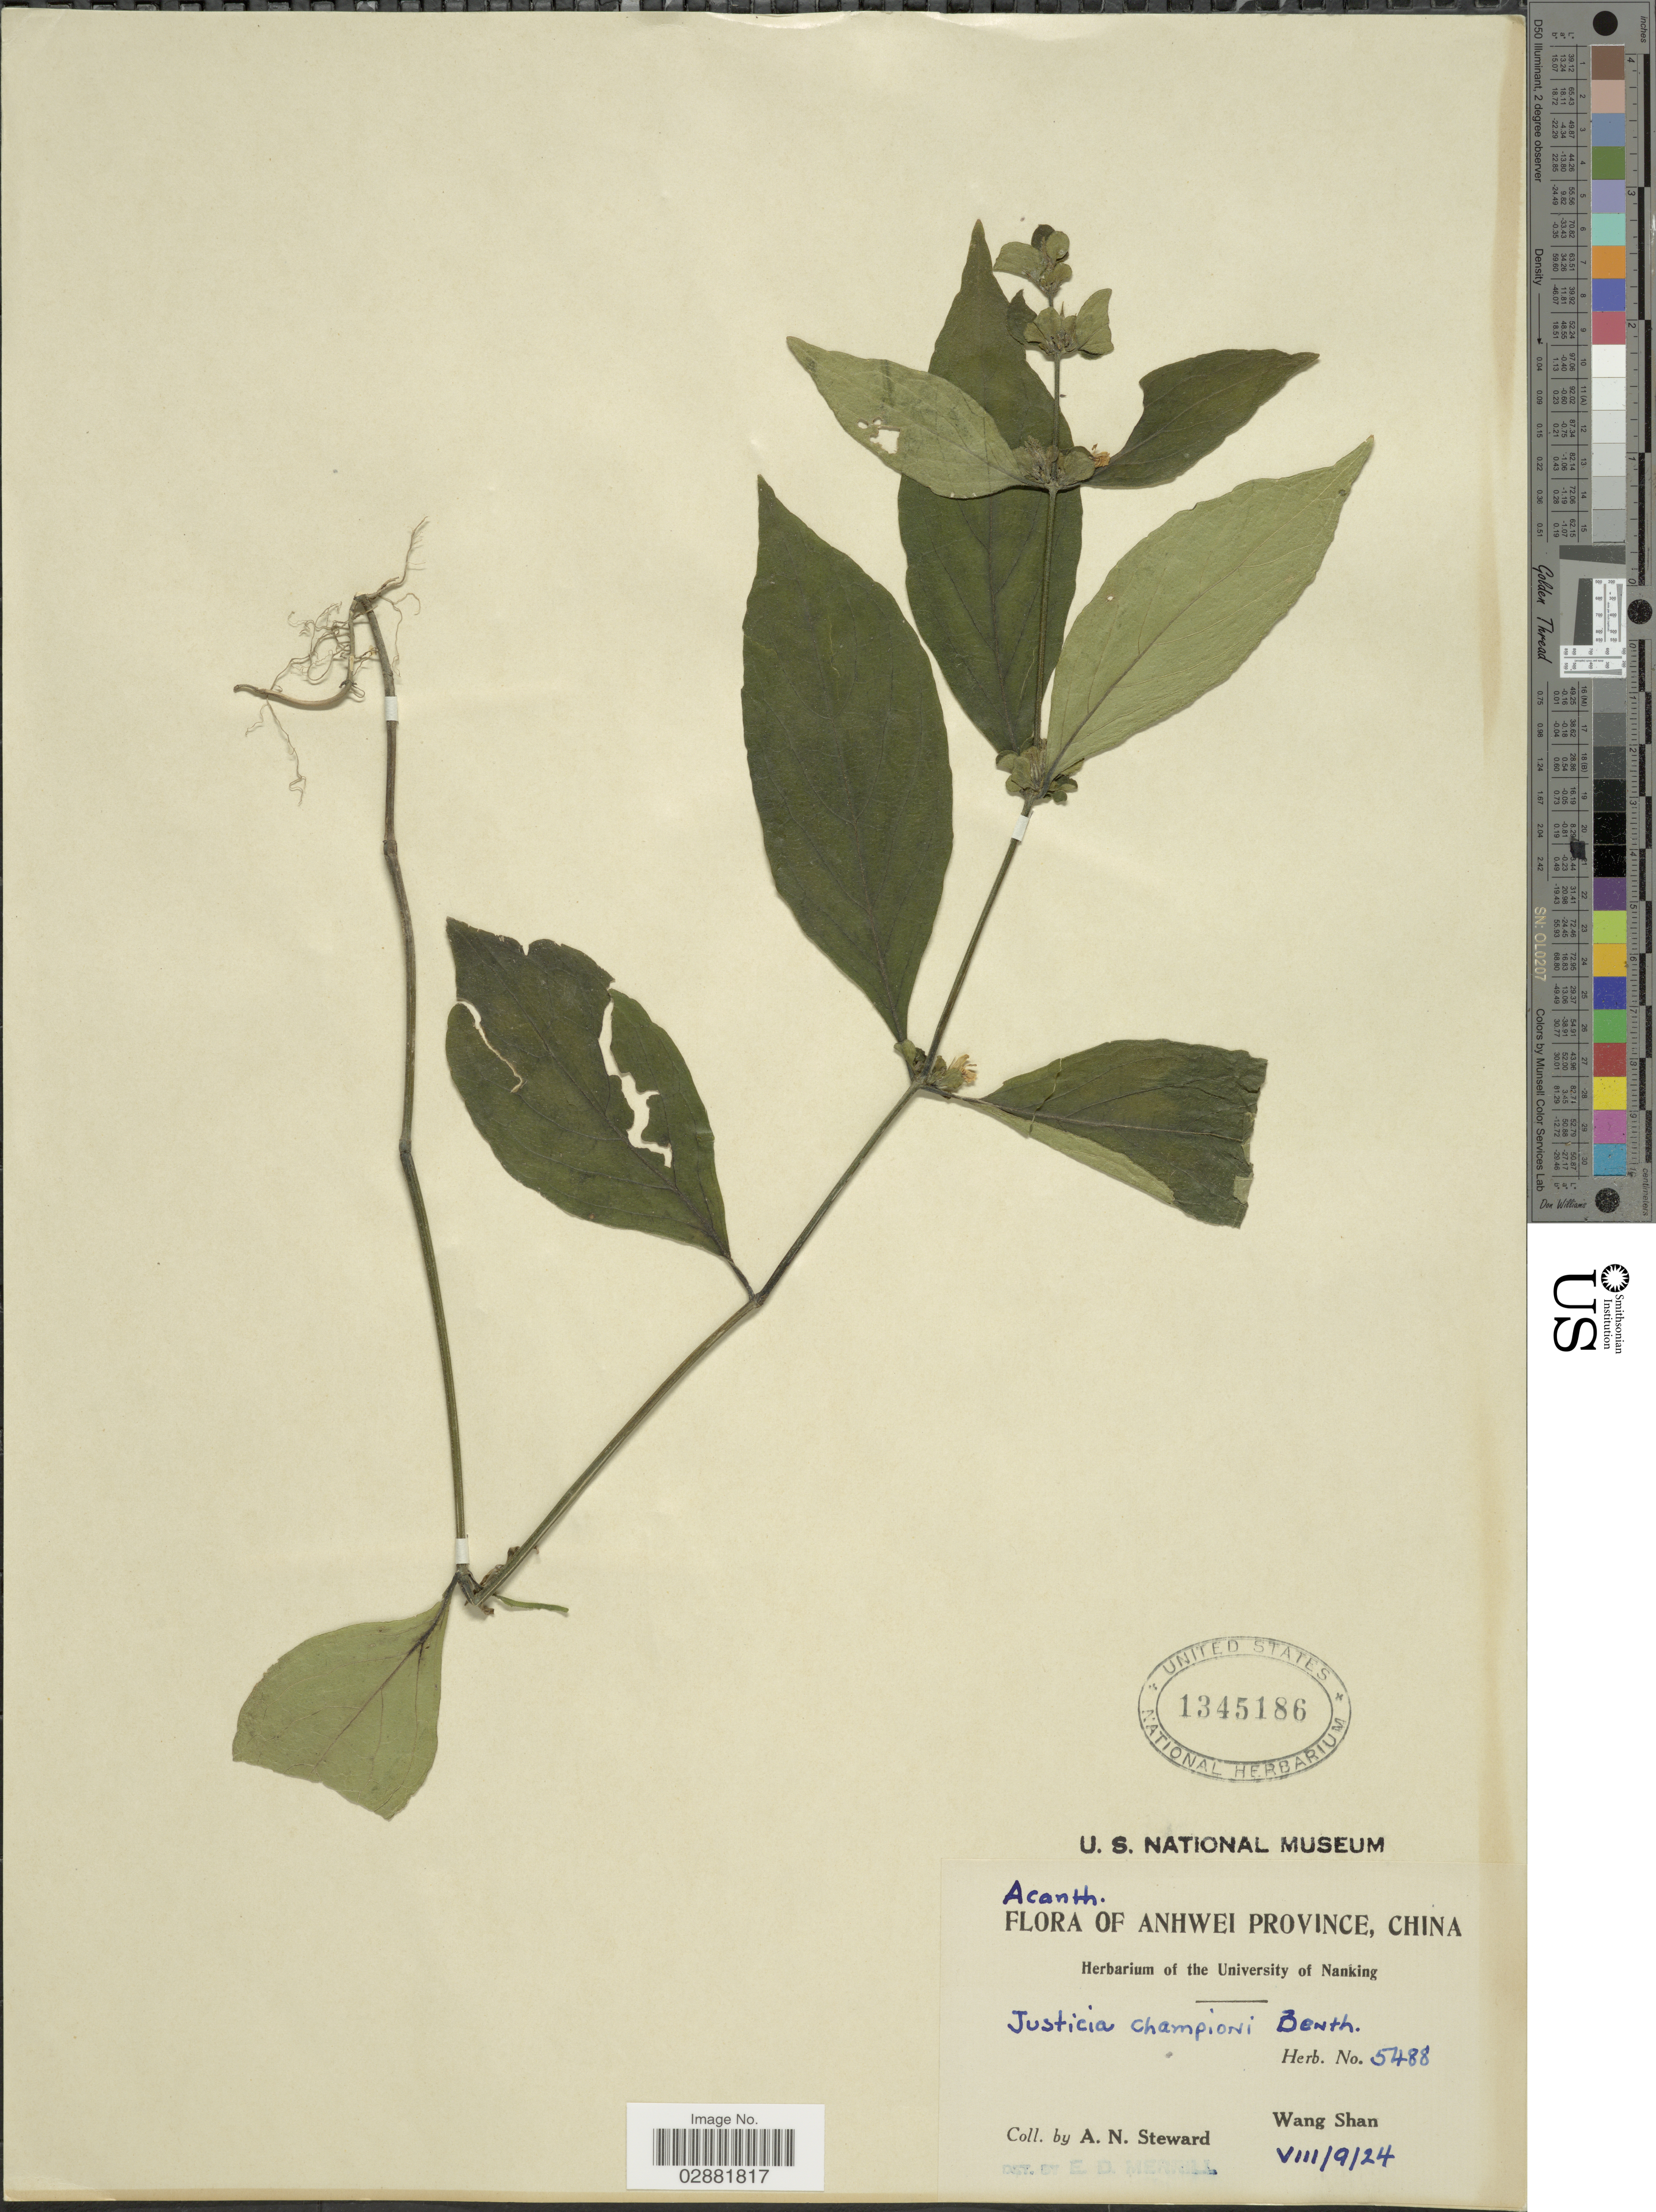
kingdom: Plantae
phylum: Tracheophyta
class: Magnoliopsida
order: Lamiales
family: Acanthaceae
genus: Justicia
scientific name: Justicia championii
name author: T. Anderson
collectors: A. N. Steward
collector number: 5488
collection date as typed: Transcribed d/m/y: 9/8/24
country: China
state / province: Anhui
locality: Anhwei Province, Wang Shan.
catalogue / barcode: US 1345186